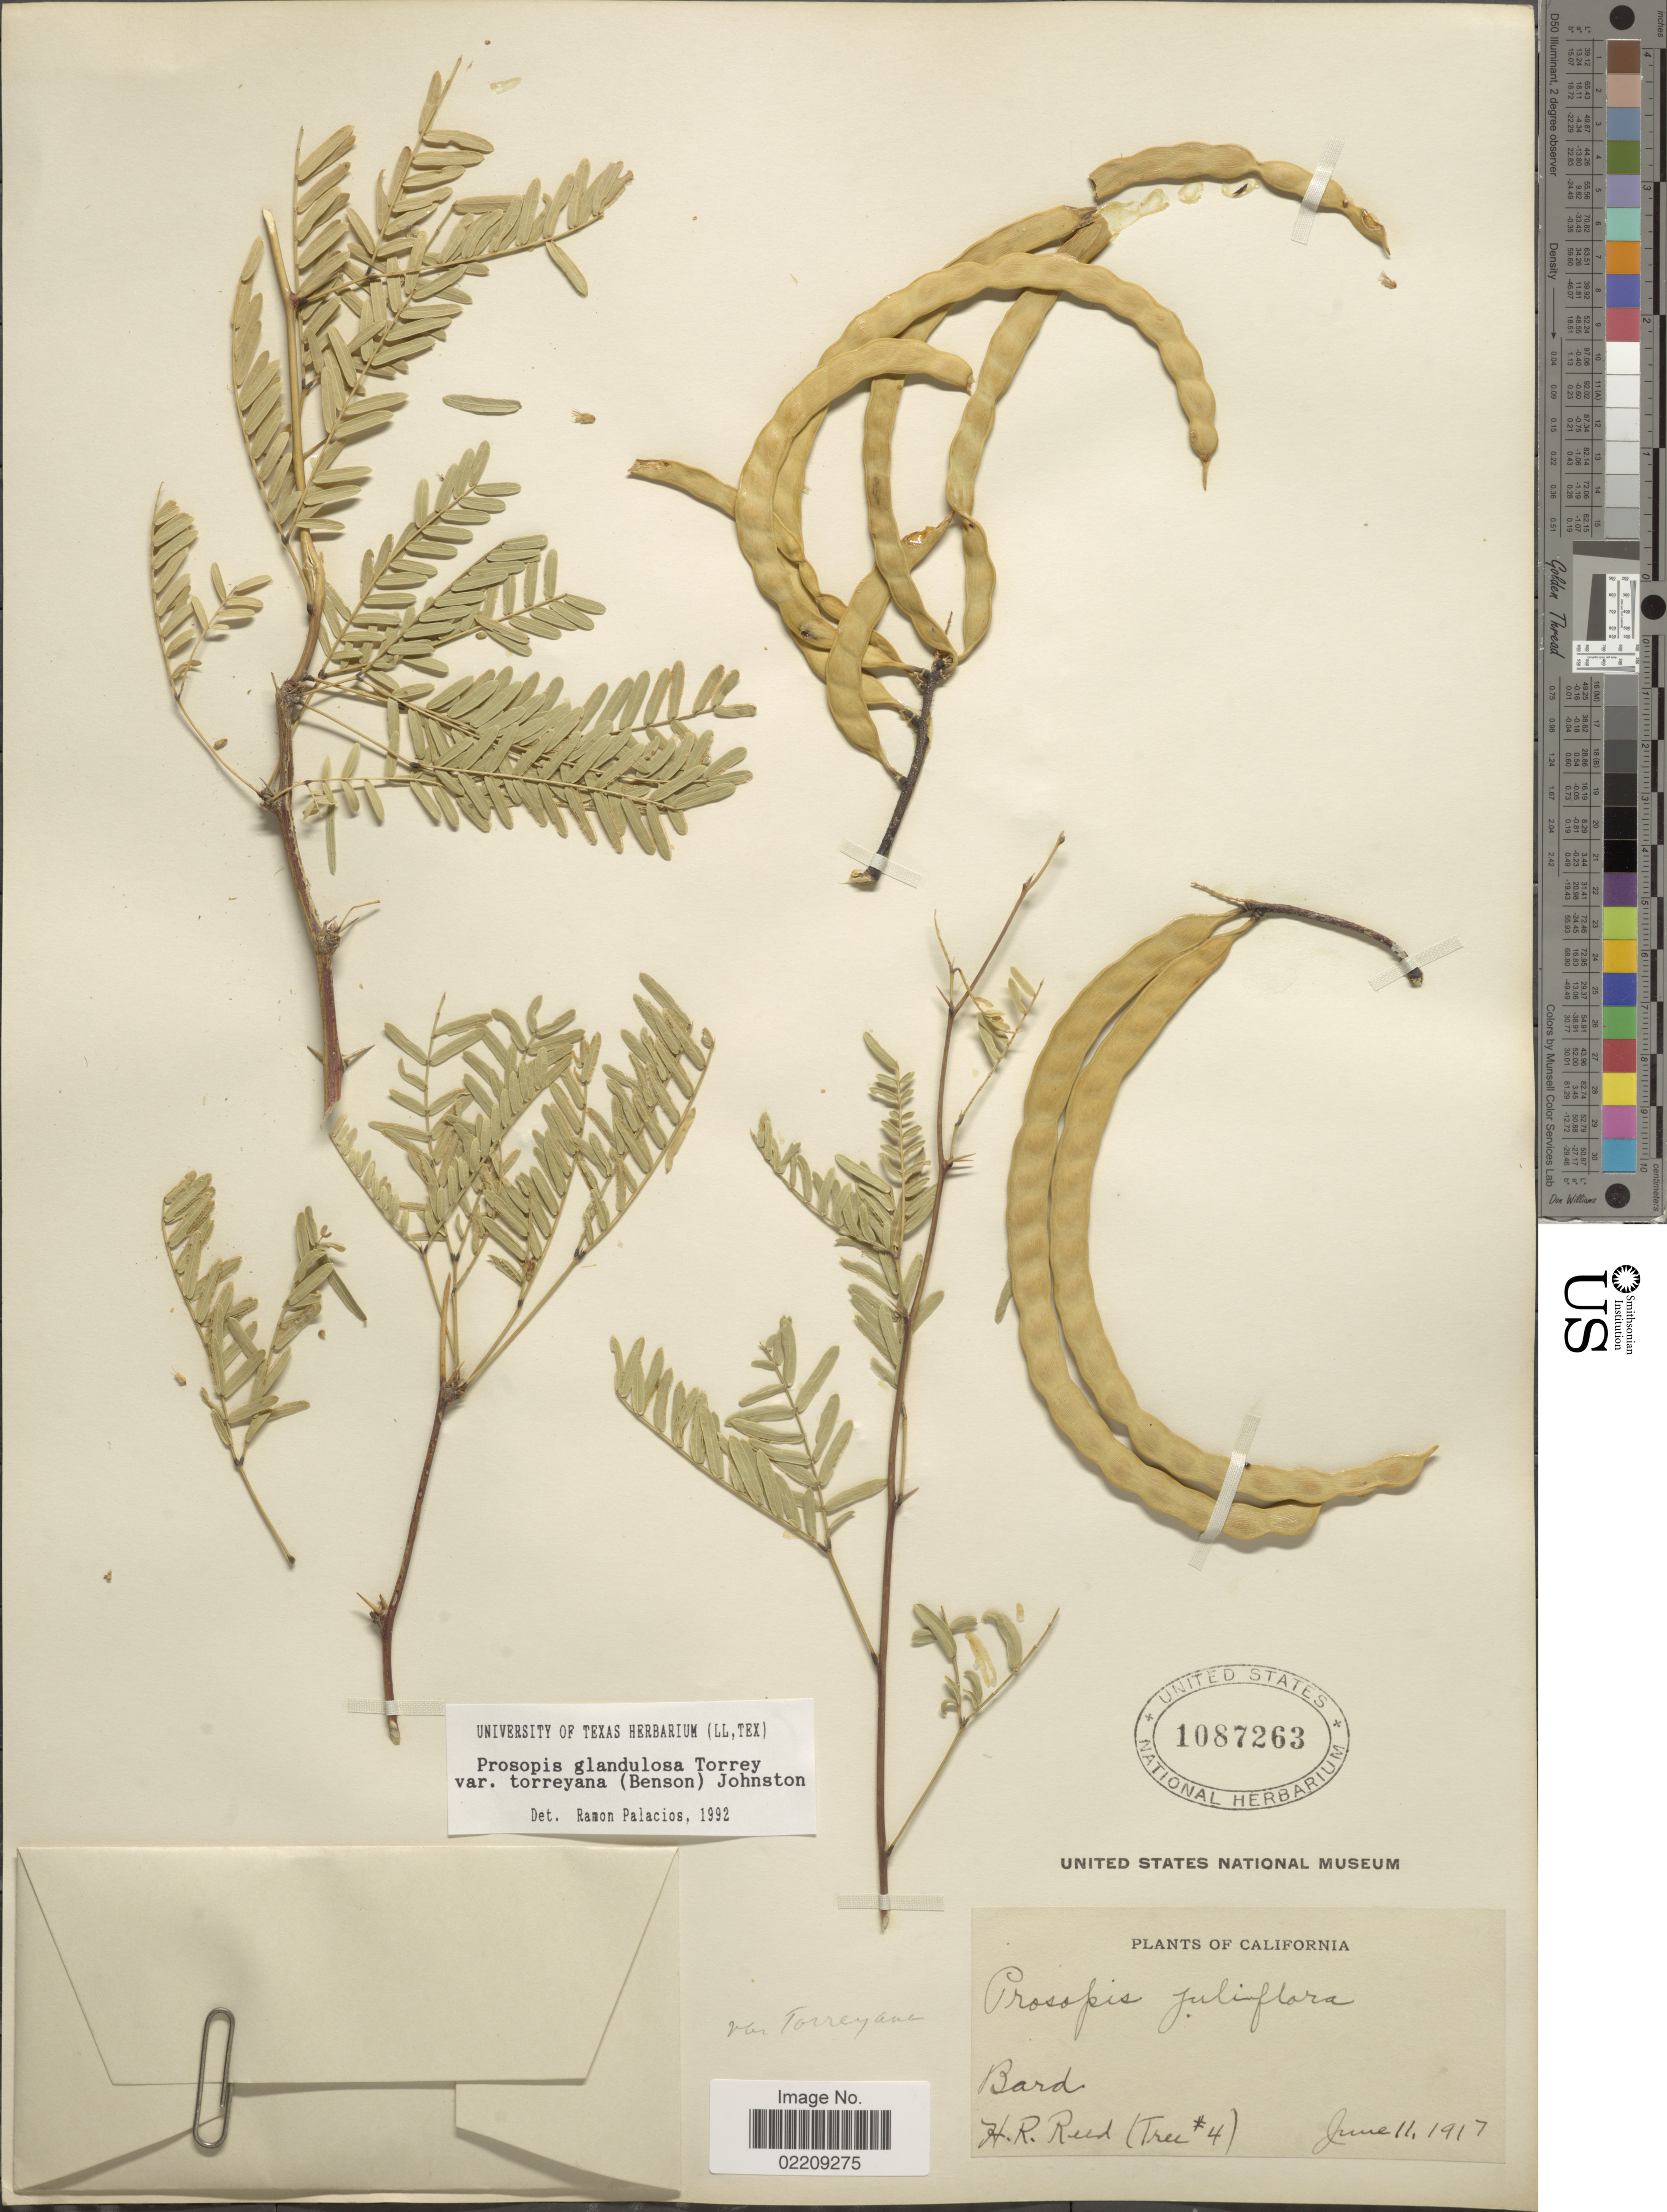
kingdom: Plantae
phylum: Tracheophyta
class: Magnoliopsida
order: Fabales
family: Fabaceae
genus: Neltuma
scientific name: Neltuma odorata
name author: (Torr. & Frém.) C. E. Hughes & G.P. Lewis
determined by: Strong, Mark T., (BOT), Smithsonian Institution - National Museum of Natural History (UNITED STATES)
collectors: H. Reed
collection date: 1917-06-11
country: United States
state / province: California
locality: Bard, (Tree #4) [unsure placement].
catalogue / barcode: US 1087263